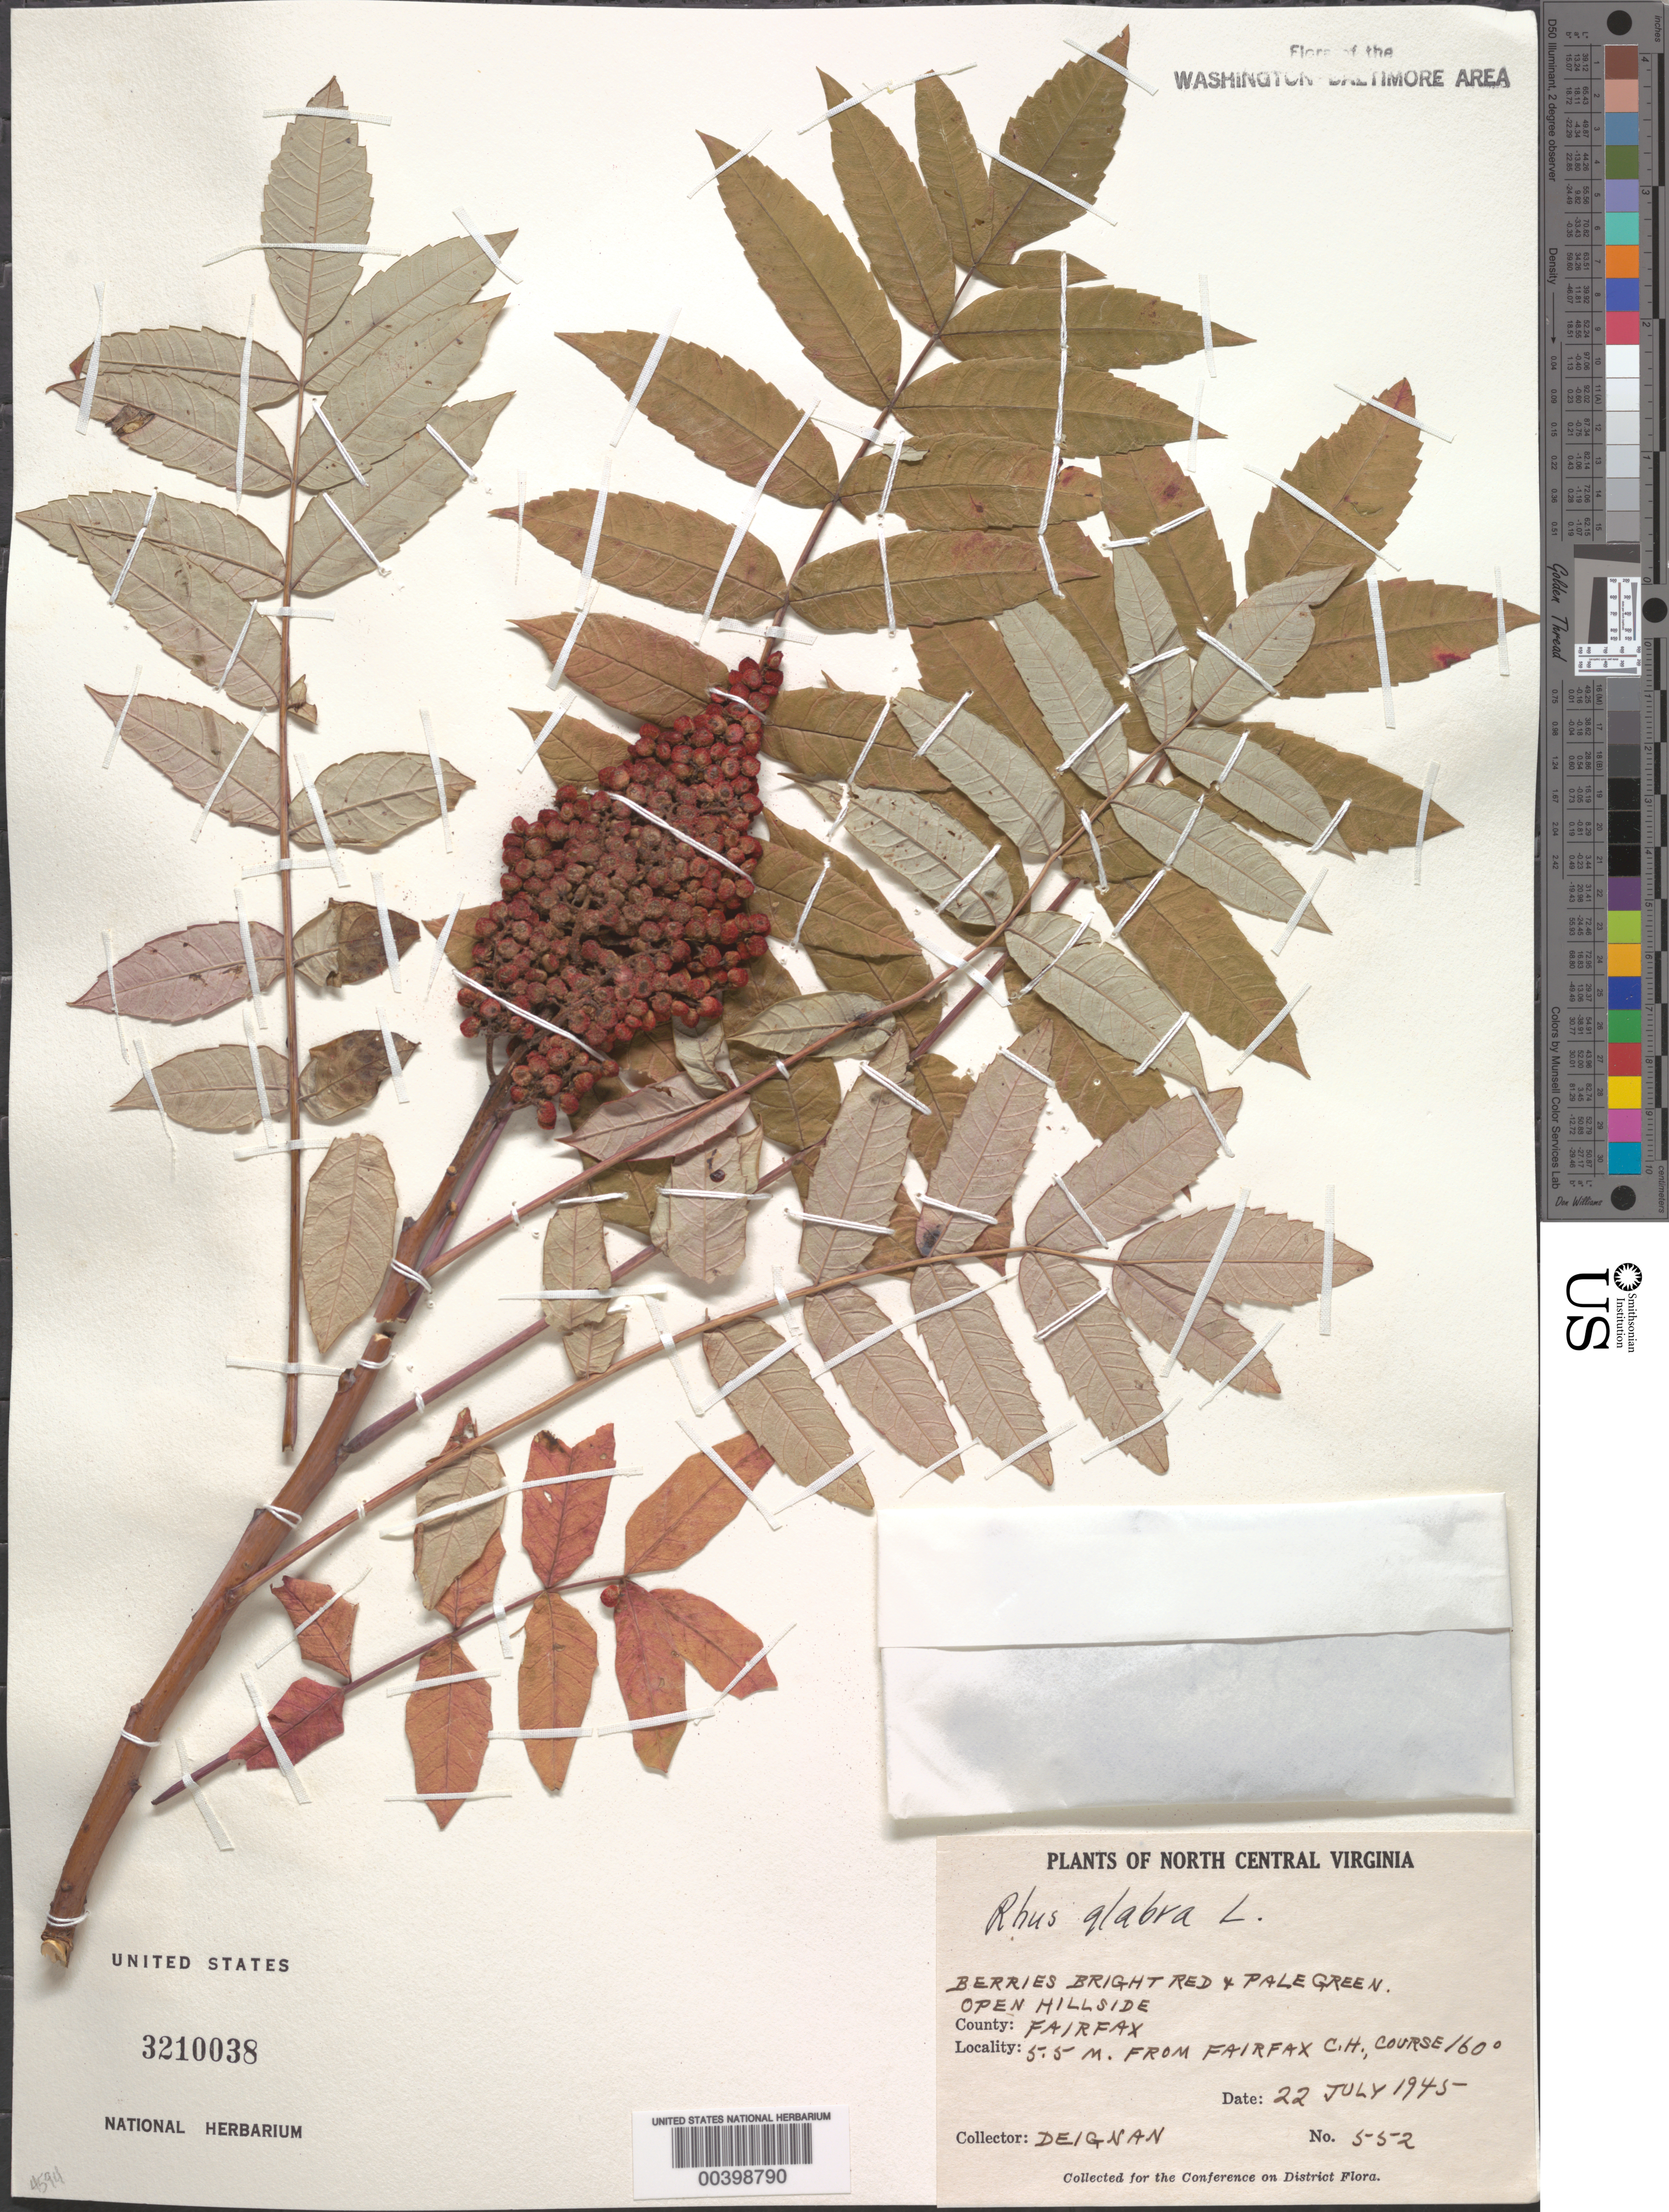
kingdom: Plantae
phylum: Tracheophyta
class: Magnoliopsida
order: Sapindales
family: Anacardiaceae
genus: Rhus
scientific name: Rhus glabra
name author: L.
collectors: H. Deignan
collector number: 552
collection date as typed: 22 Jul 1945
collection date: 1945-07-22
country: United States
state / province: Virginia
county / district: Fairfax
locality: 5.5 mi. from Fairfax County Court House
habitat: Open hillside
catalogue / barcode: US 3210038